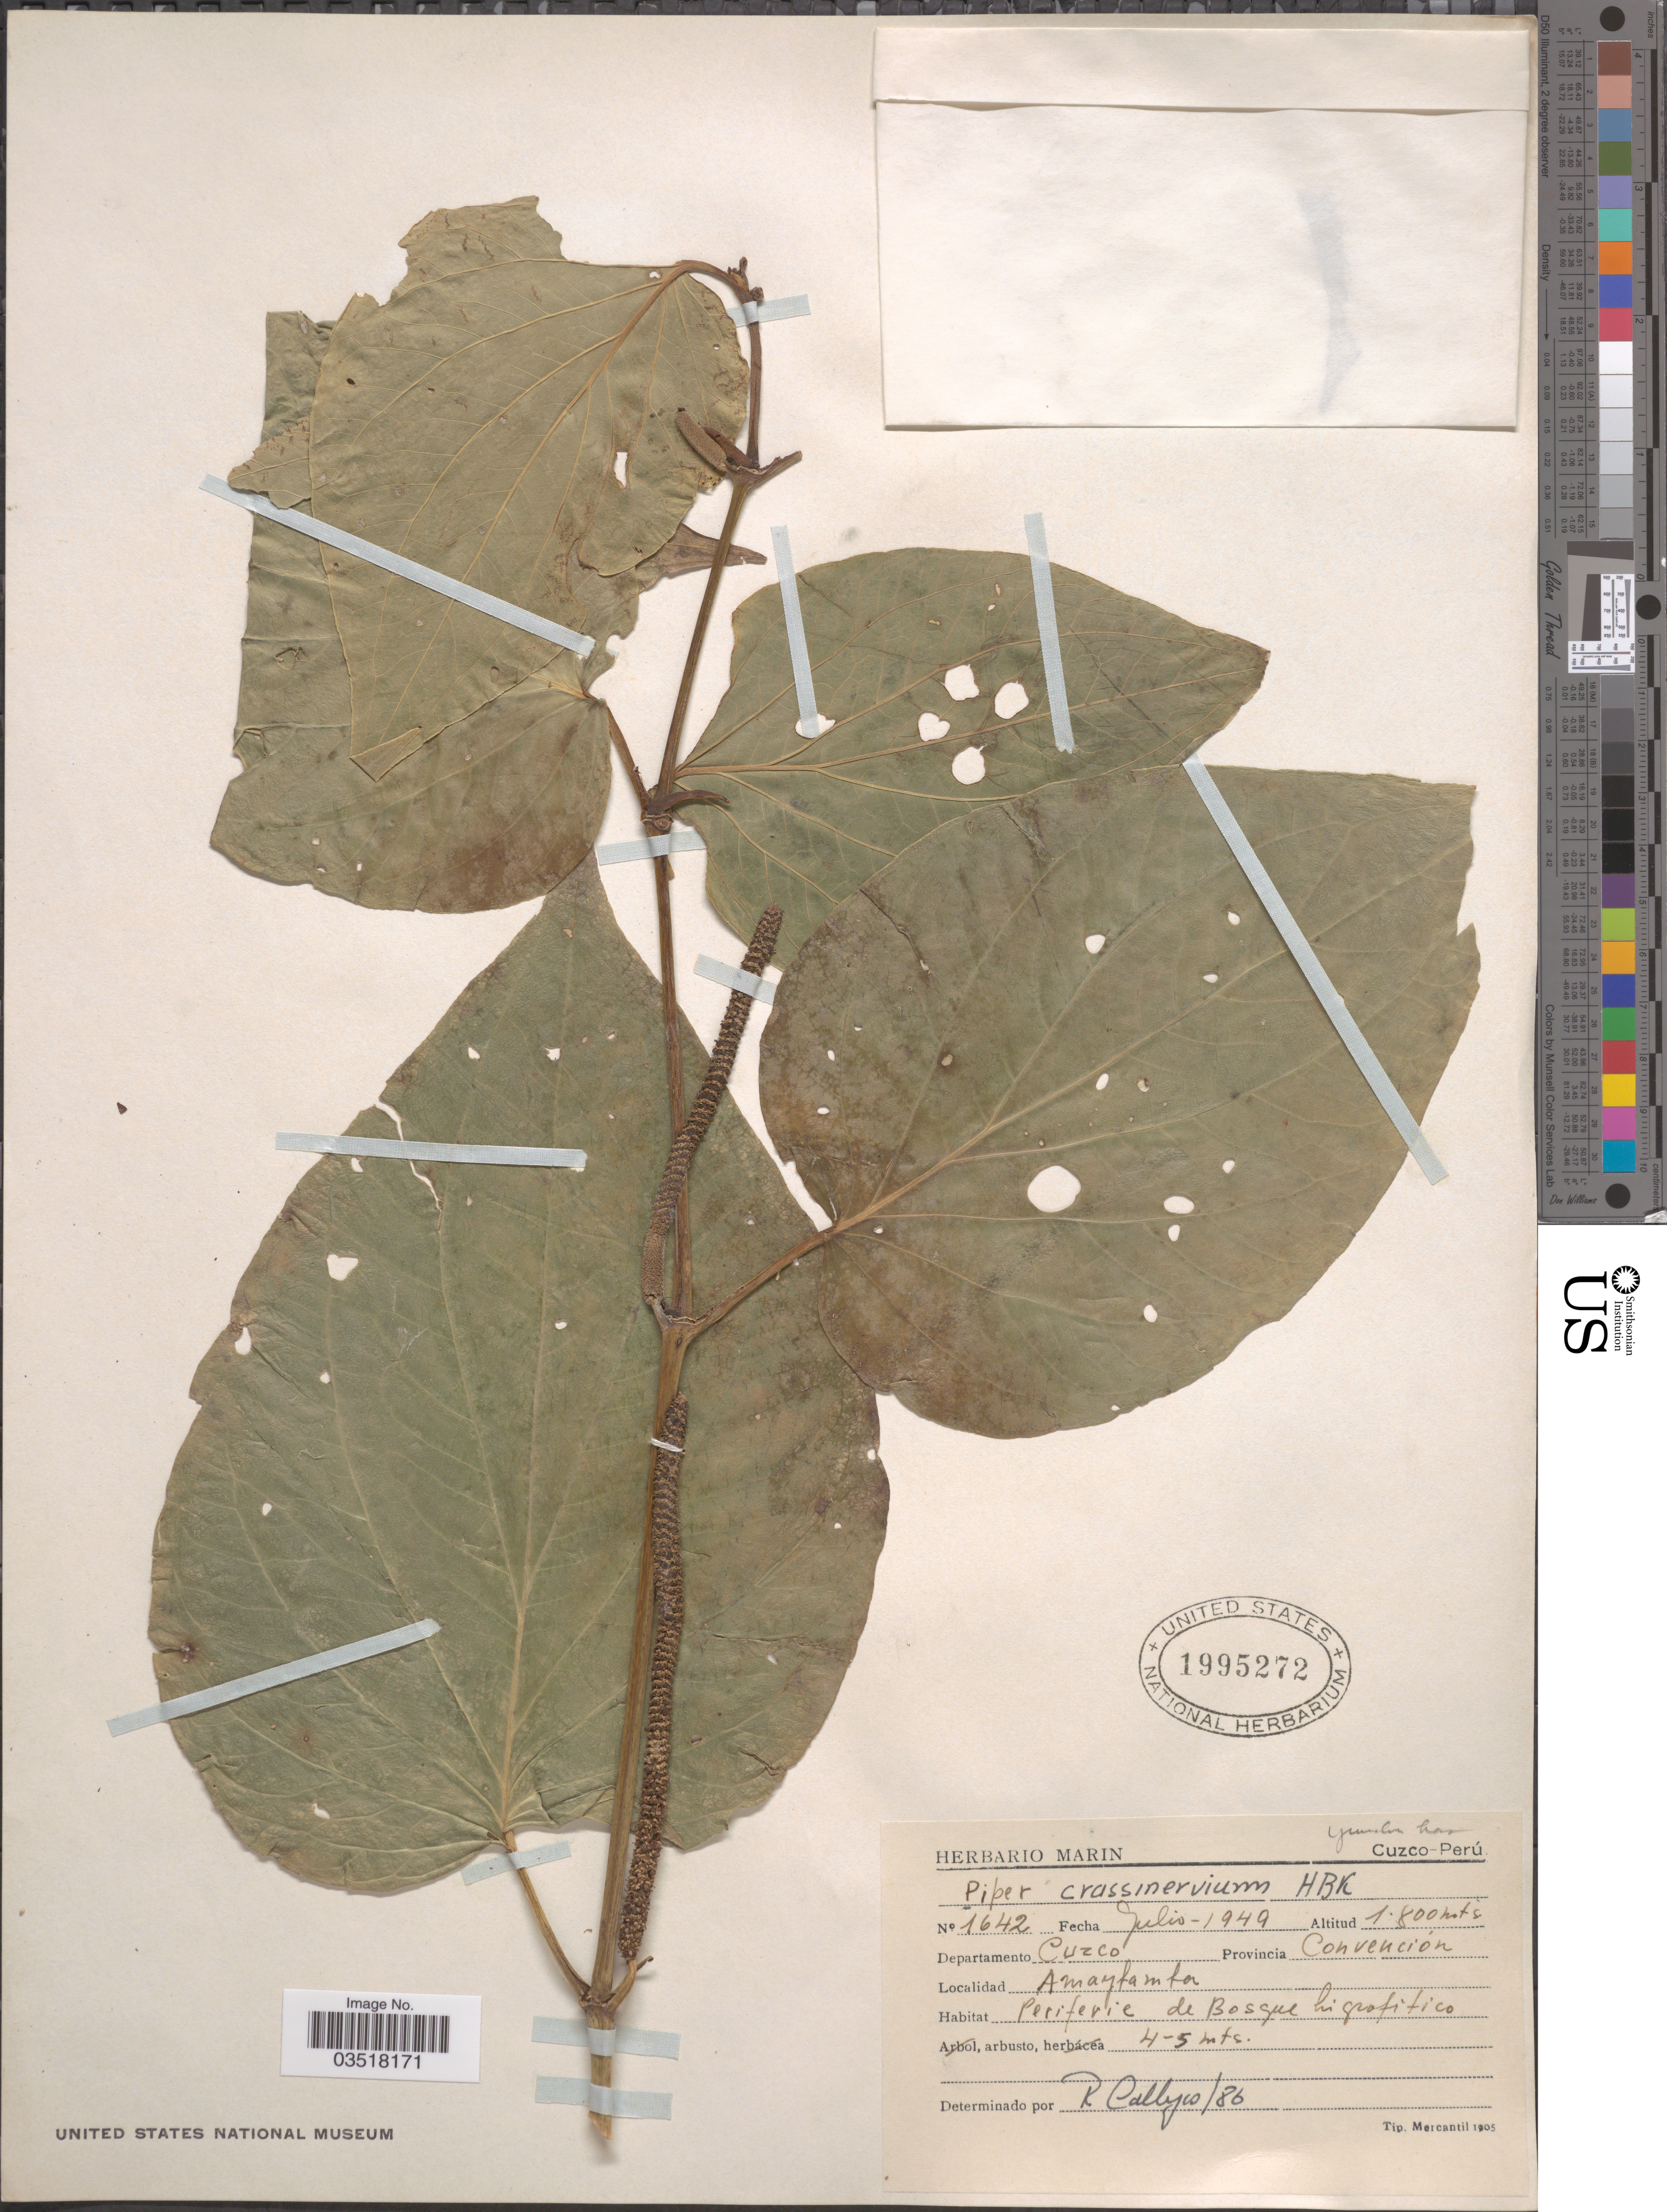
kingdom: Plantae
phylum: Tracheophyta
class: Magnoliopsida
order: Piperales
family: Piperaceae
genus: Piper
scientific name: Piper crassinervium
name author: Kunth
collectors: ex herb. Marin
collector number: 1642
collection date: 1949-07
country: Peru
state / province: Cusco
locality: Departamento Cuzco. Provincia Convención. Amayfamfa.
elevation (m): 1800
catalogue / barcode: US 1995272